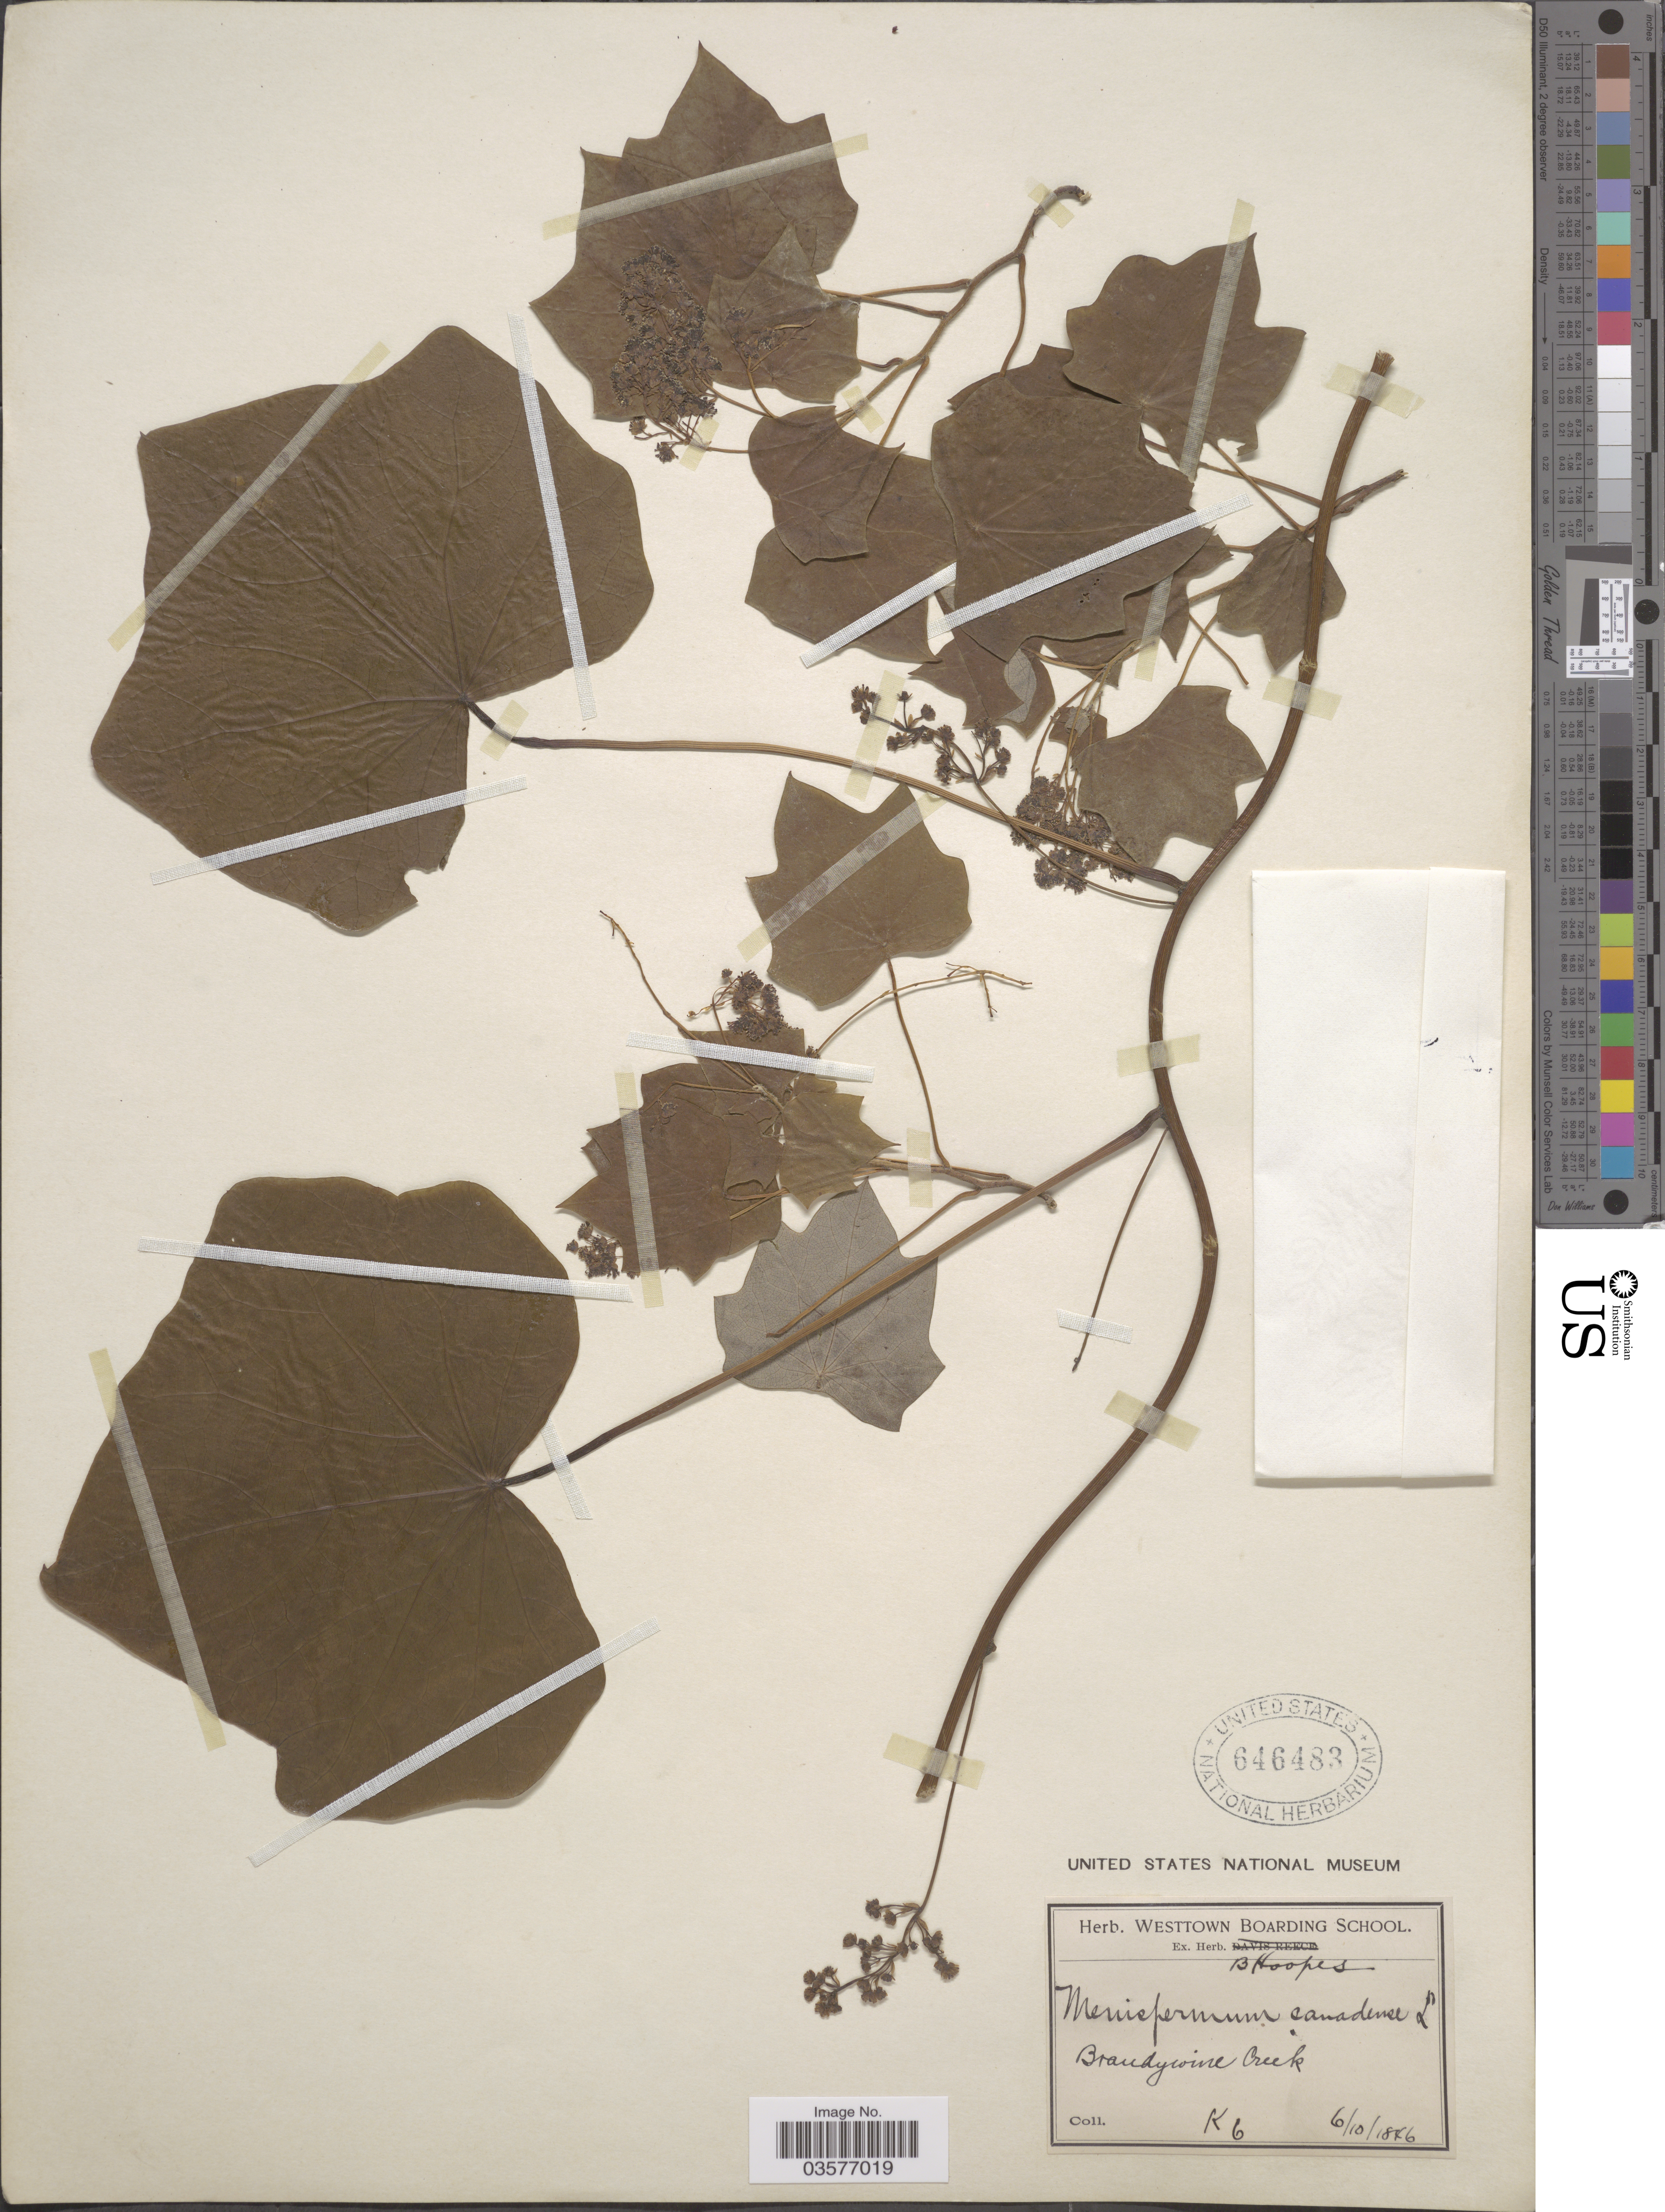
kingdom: Plantae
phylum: Tracheophyta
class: Magnoliopsida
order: Ranunculales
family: Menispermaceae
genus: Menispermum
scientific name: Menispermum canadense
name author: L.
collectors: ex Herb. B Hoopes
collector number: K6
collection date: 1846-10-06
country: United States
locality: Brandywine Creek.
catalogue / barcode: US 646483